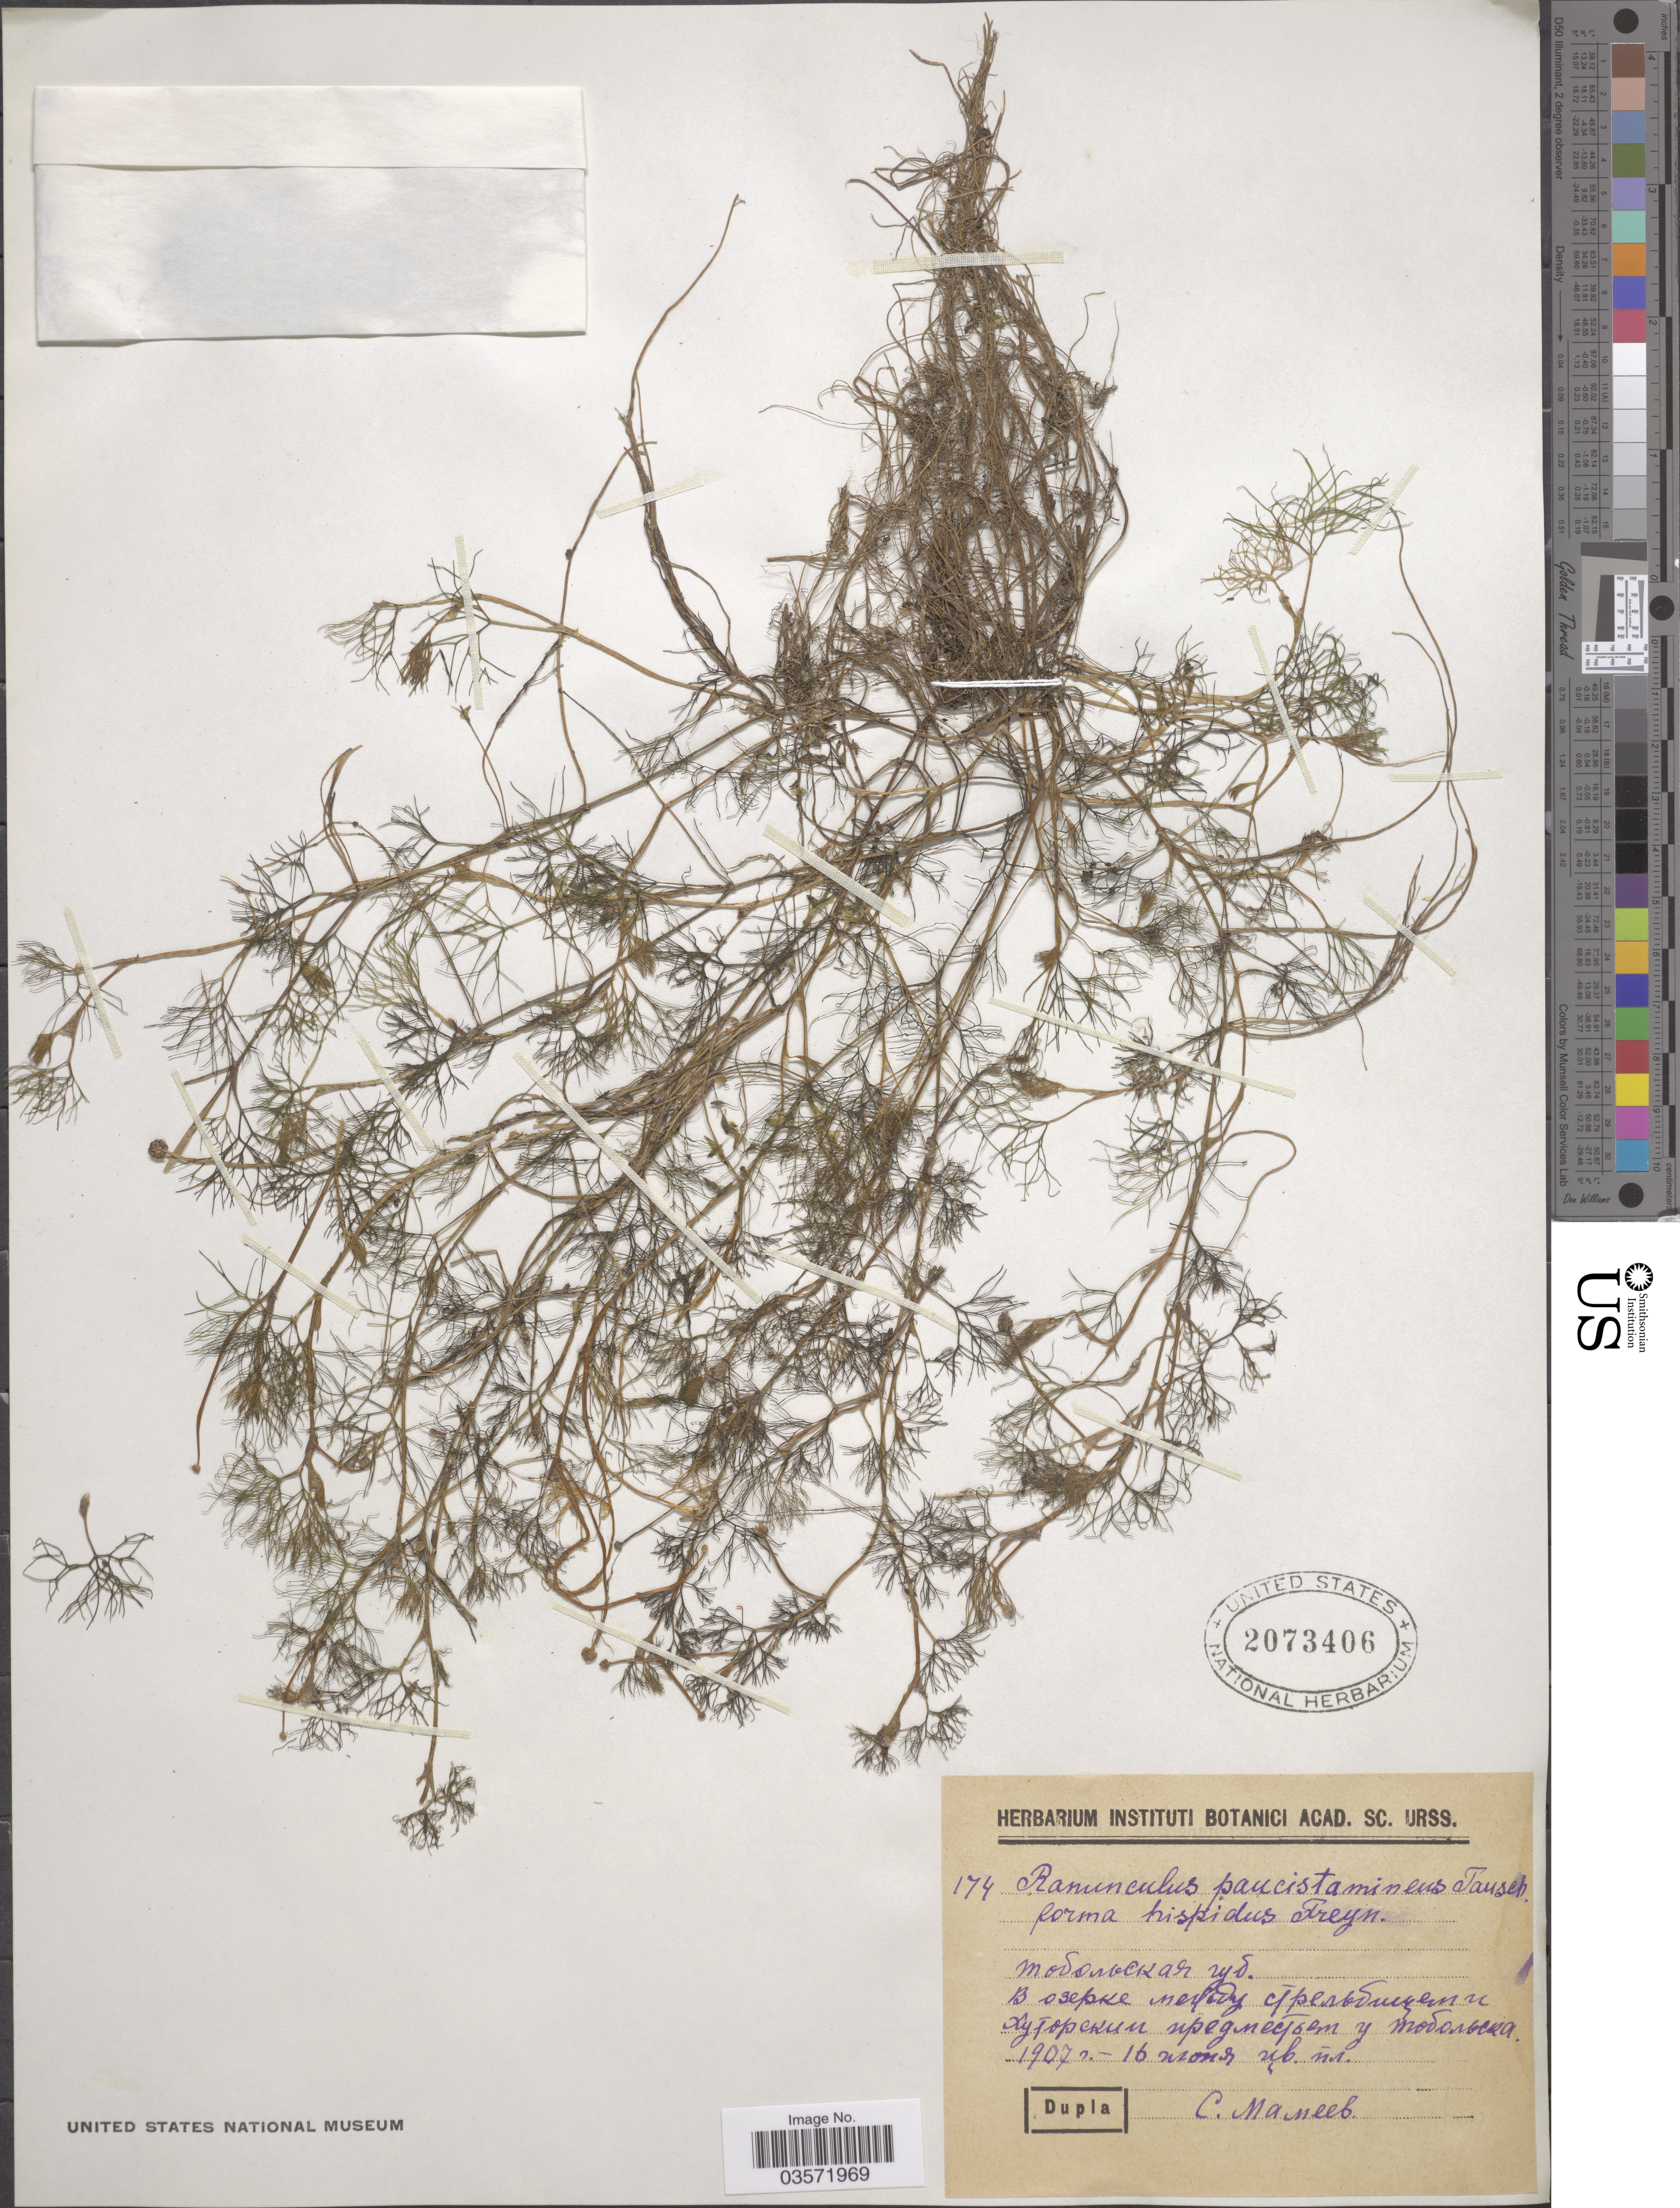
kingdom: Plantae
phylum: Tracheophyta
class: Magnoliopsida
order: Ranunculales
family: Ranunculaceae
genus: Ranunculus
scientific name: Ranunculus trichophyllus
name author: Chaix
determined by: Strong, Mark T., (BOT), Smithsonian Institution - National Museum of Natural History (UNITED STATES)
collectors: C. Maneev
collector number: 174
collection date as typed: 1907 - 16 X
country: Russian Federation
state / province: Tyumen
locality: vicinity of Tobolsk.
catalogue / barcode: US 2073406